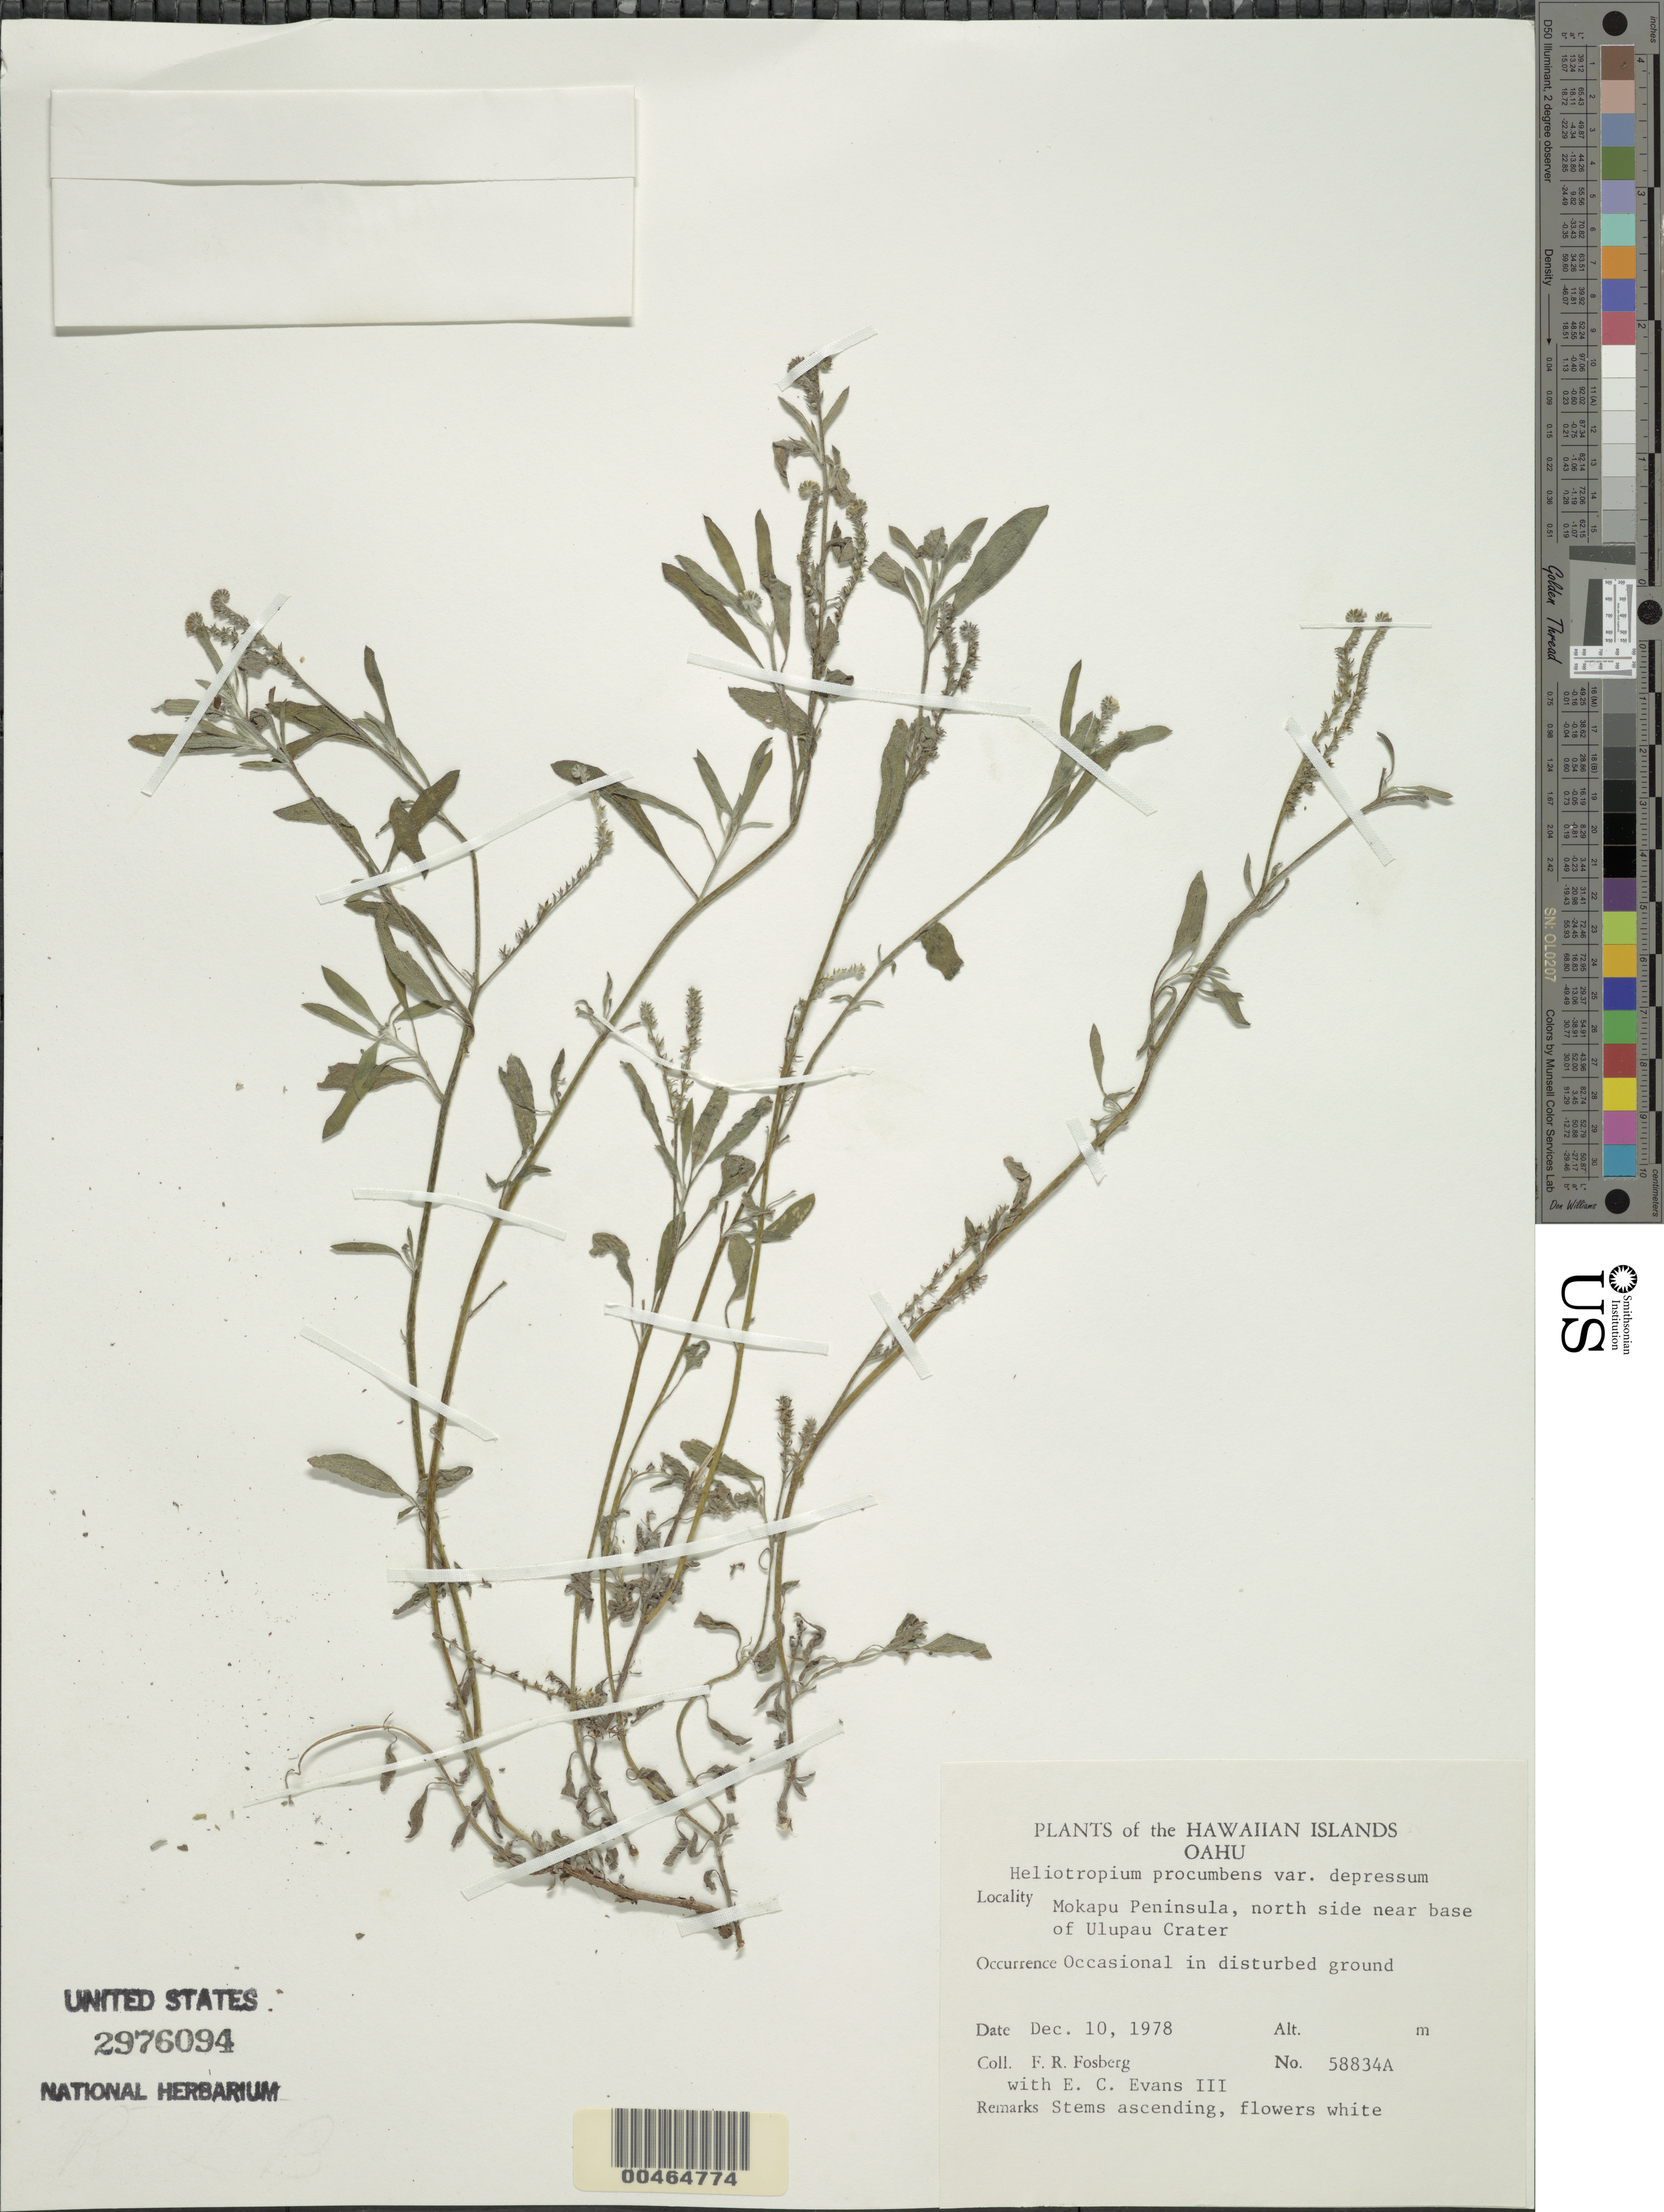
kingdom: Plantae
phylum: Tracheophyta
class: Magnoliopsida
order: Boraginales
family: Heliotropiaceae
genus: Euploca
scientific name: Euploca procumbens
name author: (Mill.) Diane & Hilger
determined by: Wagner, W. L., (BOT), Smithsonian Institution - National Museum of Natural History (UNITED STATES)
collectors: F. R. Fosberg & E. C. Evans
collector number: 58834a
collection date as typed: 10 Dec 1978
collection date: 1978-12-10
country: United States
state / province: Hawaii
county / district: Honolulu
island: Oahu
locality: Mokapu Peninsula, N side near base of Ulupau Crater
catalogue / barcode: US 2976094